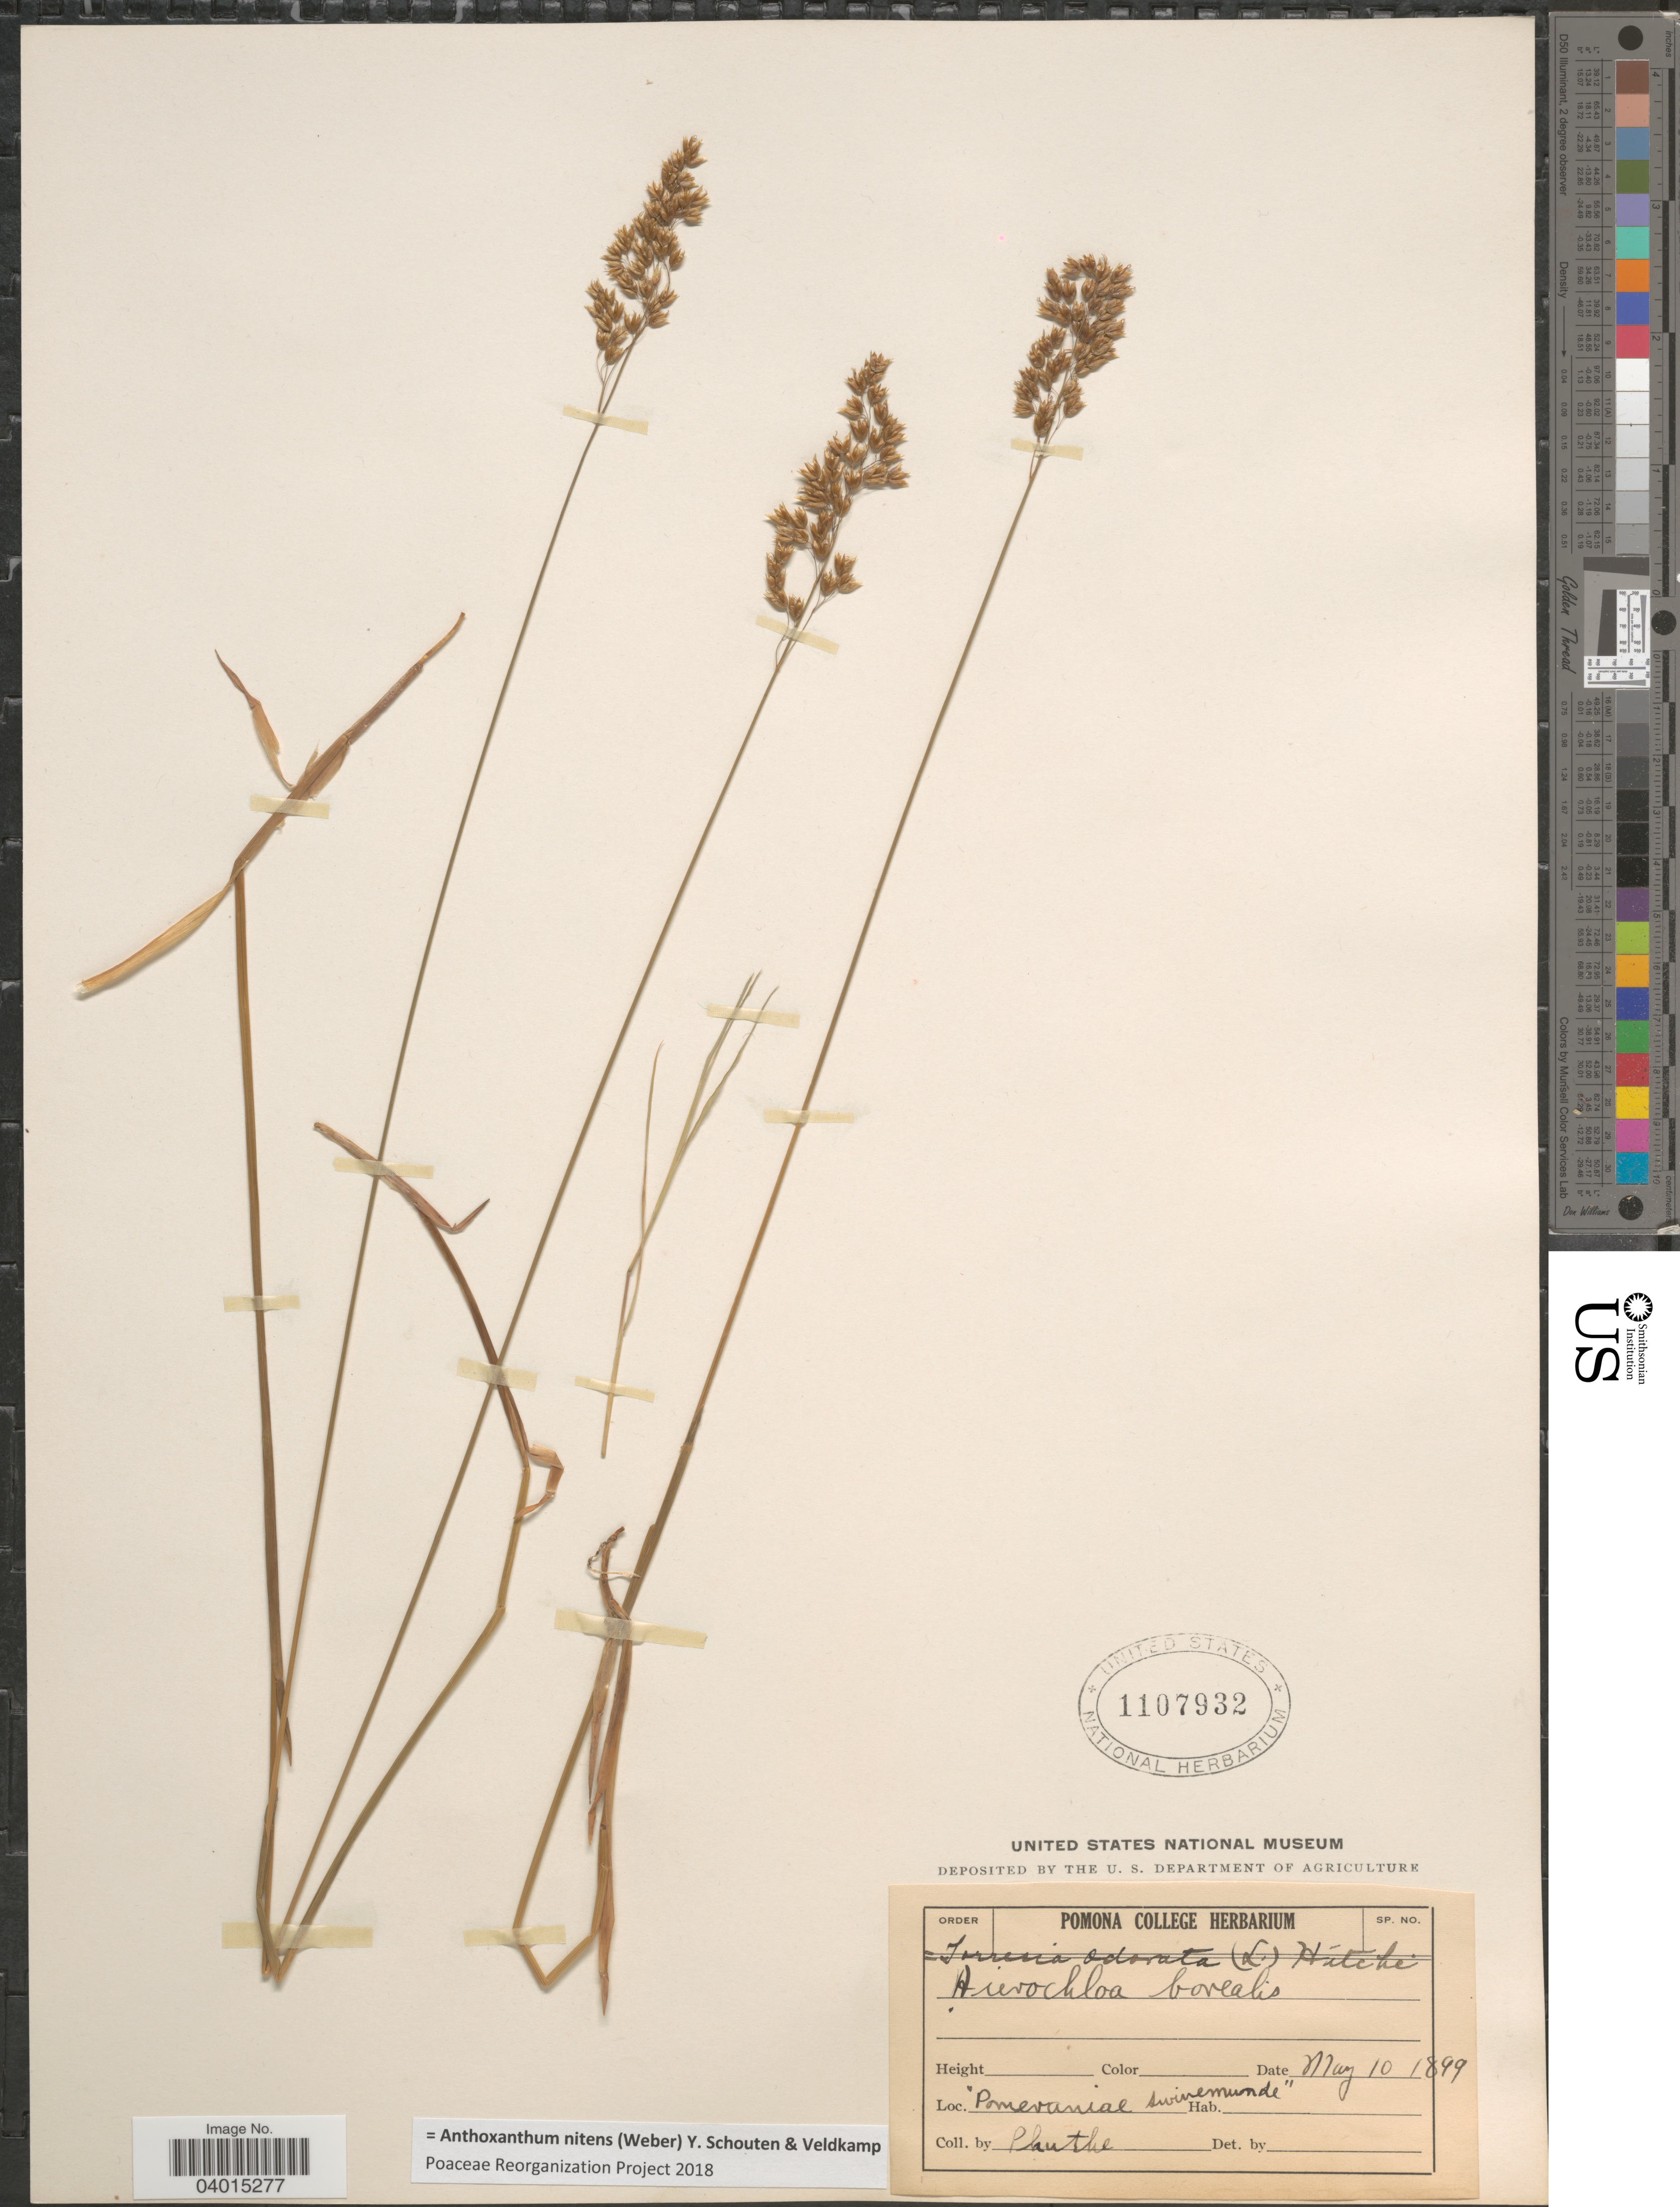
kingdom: Plantae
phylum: Tracheophyta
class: Liliopsida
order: Poales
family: Poaceae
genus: Anthoxanthum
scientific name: Anthoxanthum nitens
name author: (G.H. Weber) R.T.A. Schouten & Veldkamp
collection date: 1899-05-10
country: Poland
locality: Pomerania Swinemunde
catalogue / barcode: US 1107932